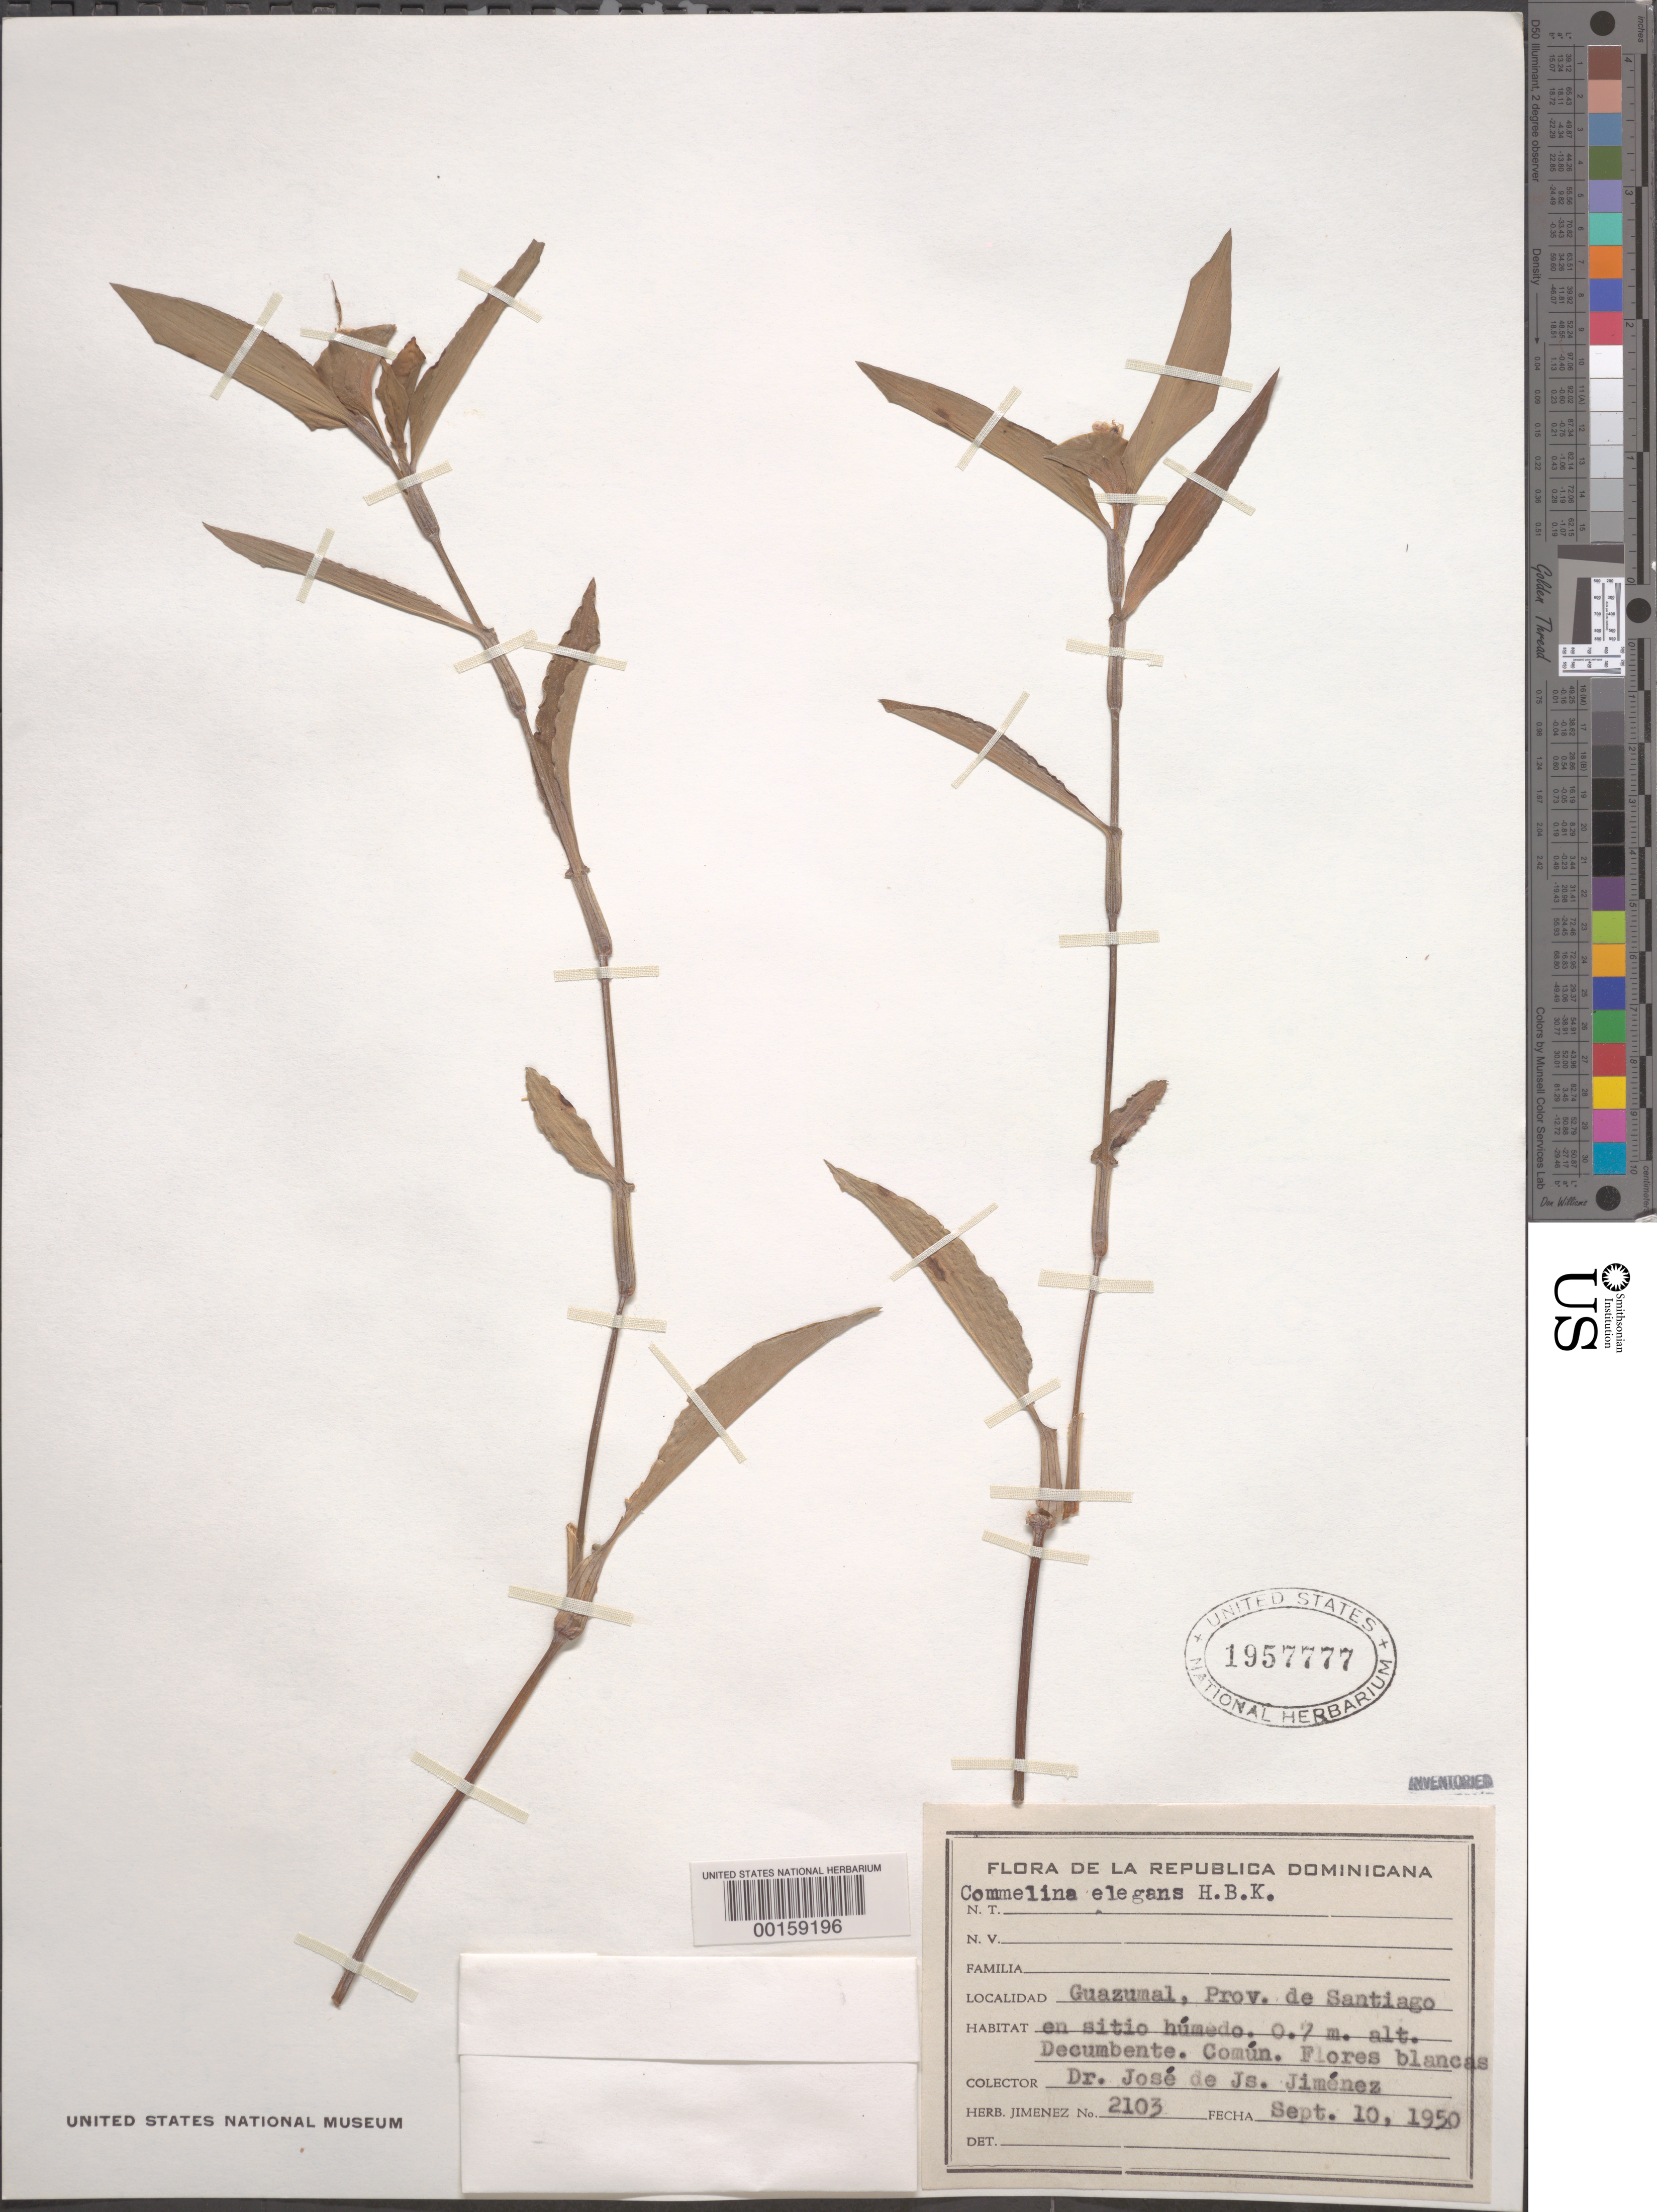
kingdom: Plantae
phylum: Tracheophyta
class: Liliopsida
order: Commelinales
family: Commelinaceae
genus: Commelina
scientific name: Commelina erecta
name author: L.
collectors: J. J. Jiménez Almonte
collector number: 2103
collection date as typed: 10 Sep 1950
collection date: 1950-09-10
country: Dominican Republic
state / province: Santiago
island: Hispaniola Island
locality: Guazumal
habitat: Moist soil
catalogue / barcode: US 1957777